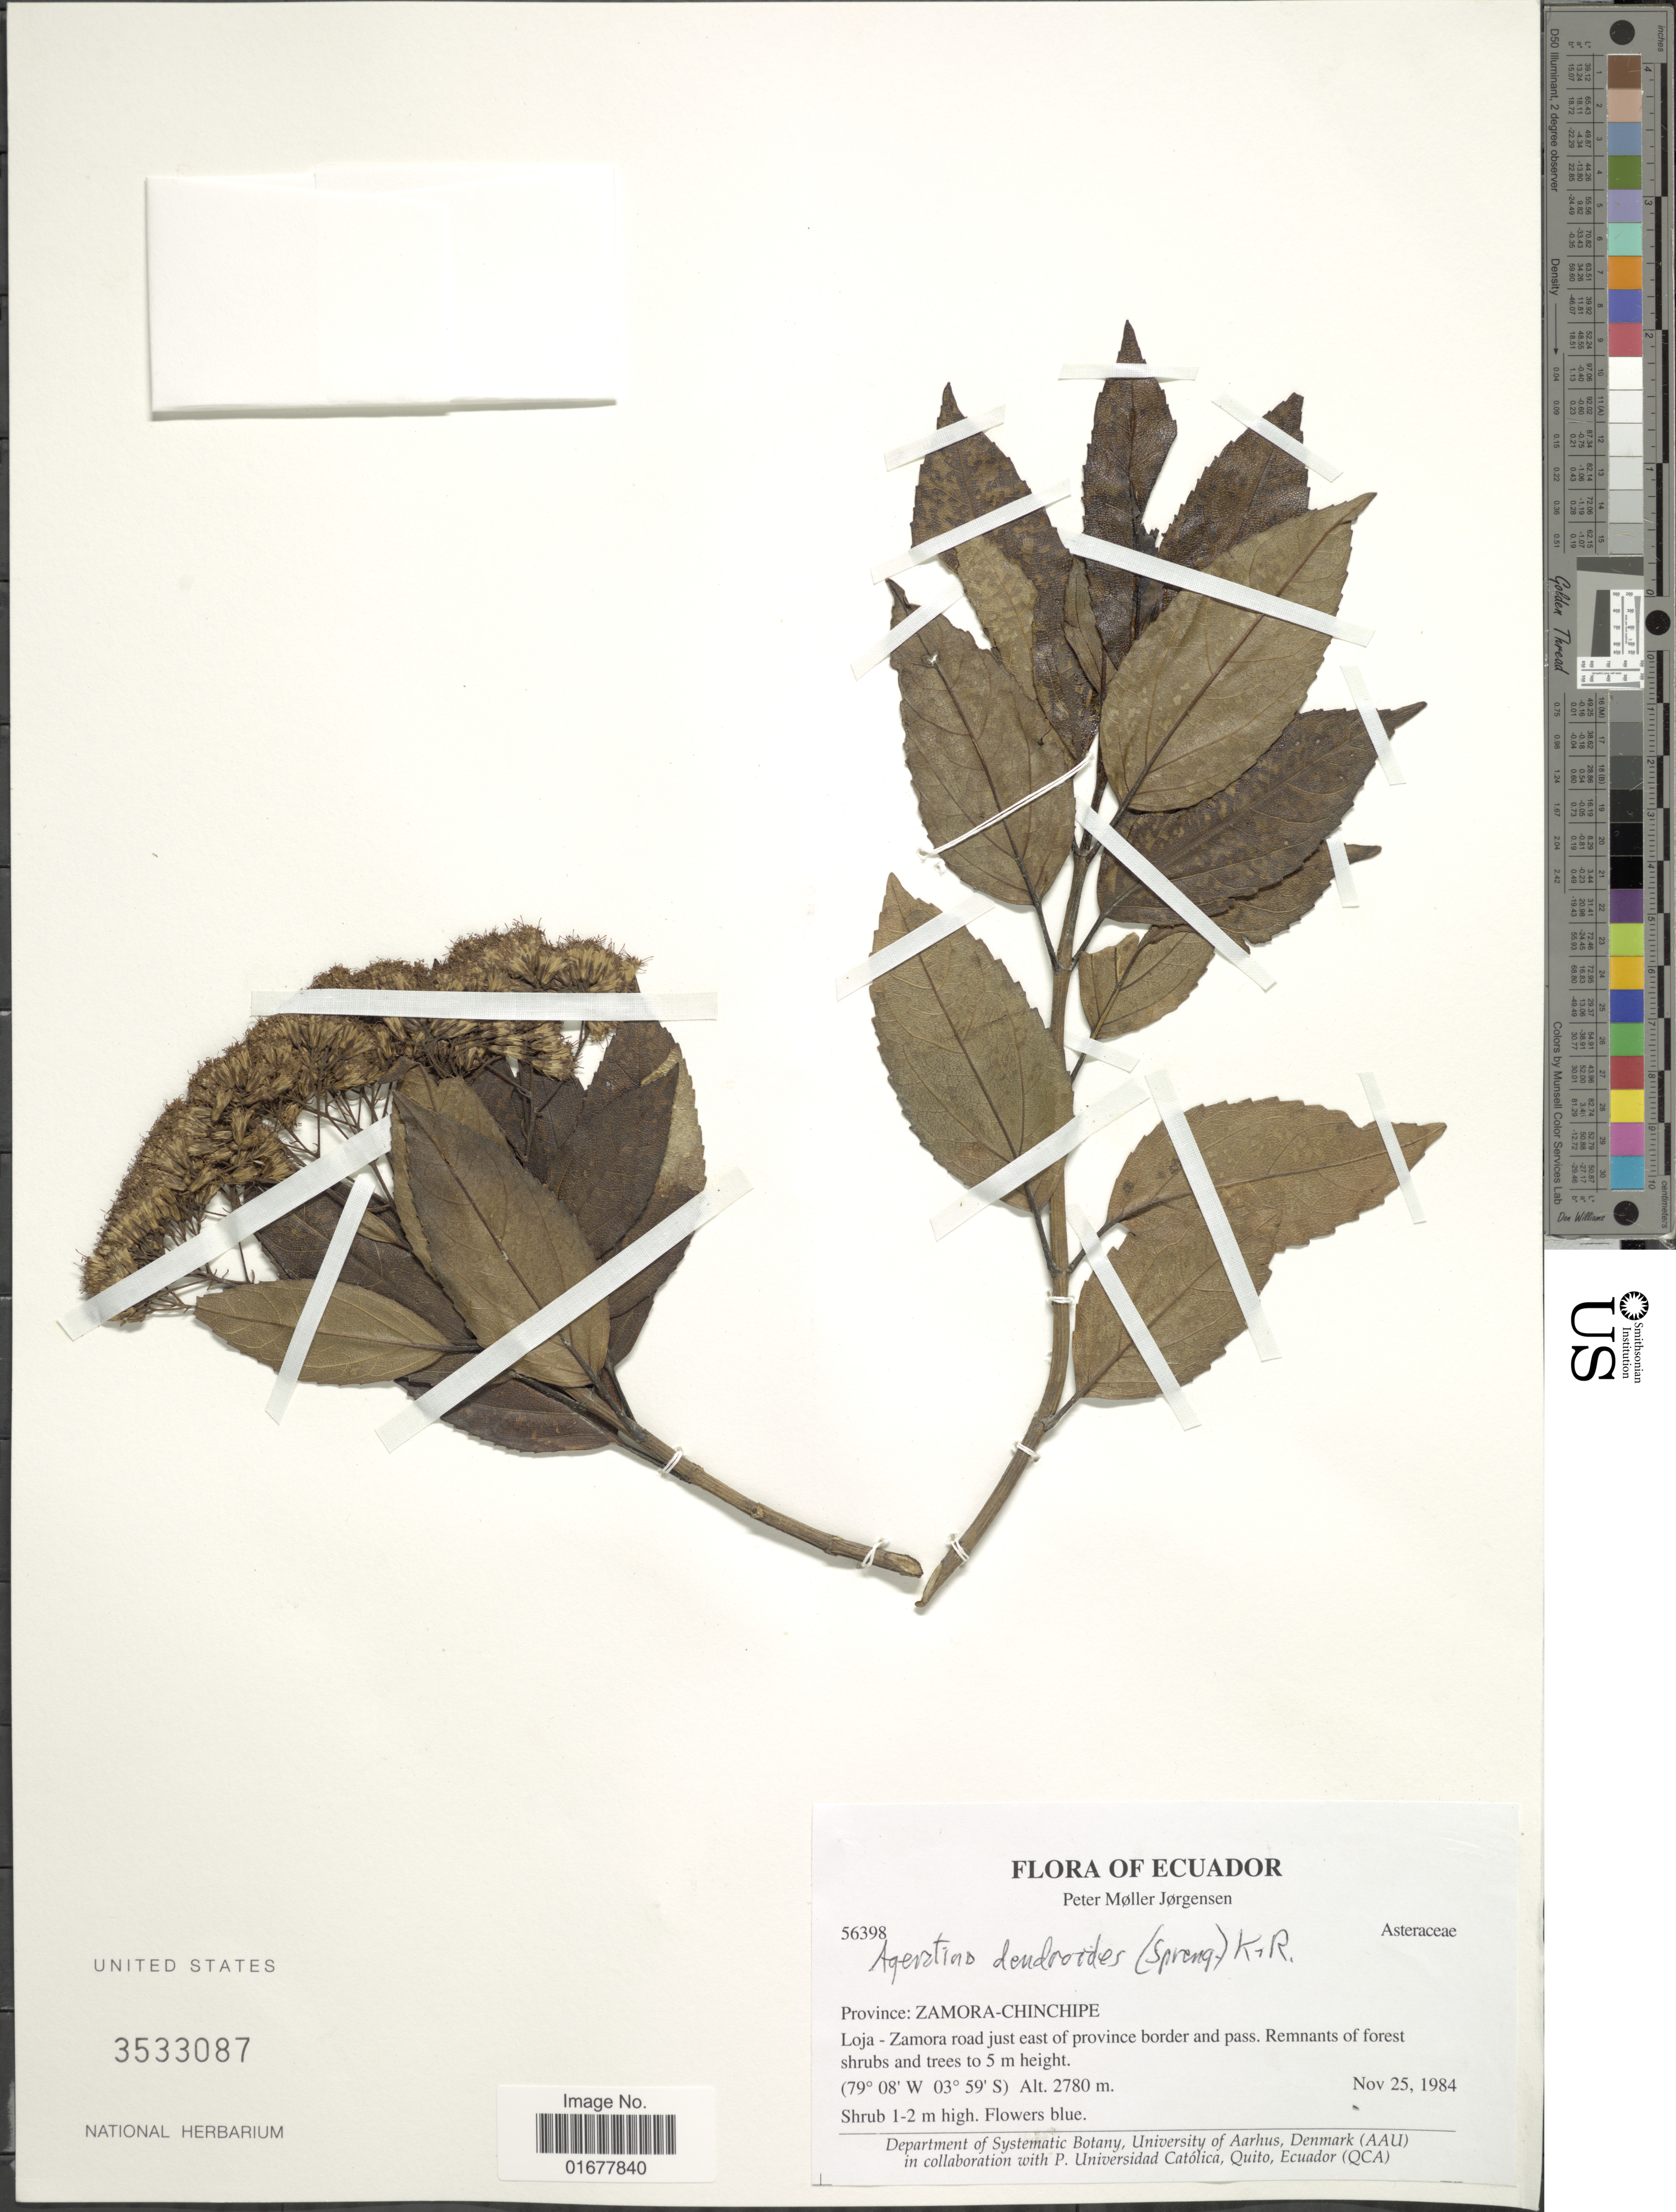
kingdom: Plantae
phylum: Tracheophyta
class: Magnoliopsida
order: Asterales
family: Asteraceae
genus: Ageratina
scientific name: Ageratina dendroides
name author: (Spreng.) R.M. King & H. Rob.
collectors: P. M. Jørgensen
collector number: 56398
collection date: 1984-11-25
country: Ecuador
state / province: Zamora-Chinchipe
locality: Province: Zamora-Chinchipe, Loja - Zamora road just east of Province border and pass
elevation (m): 2780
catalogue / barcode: US 3533087